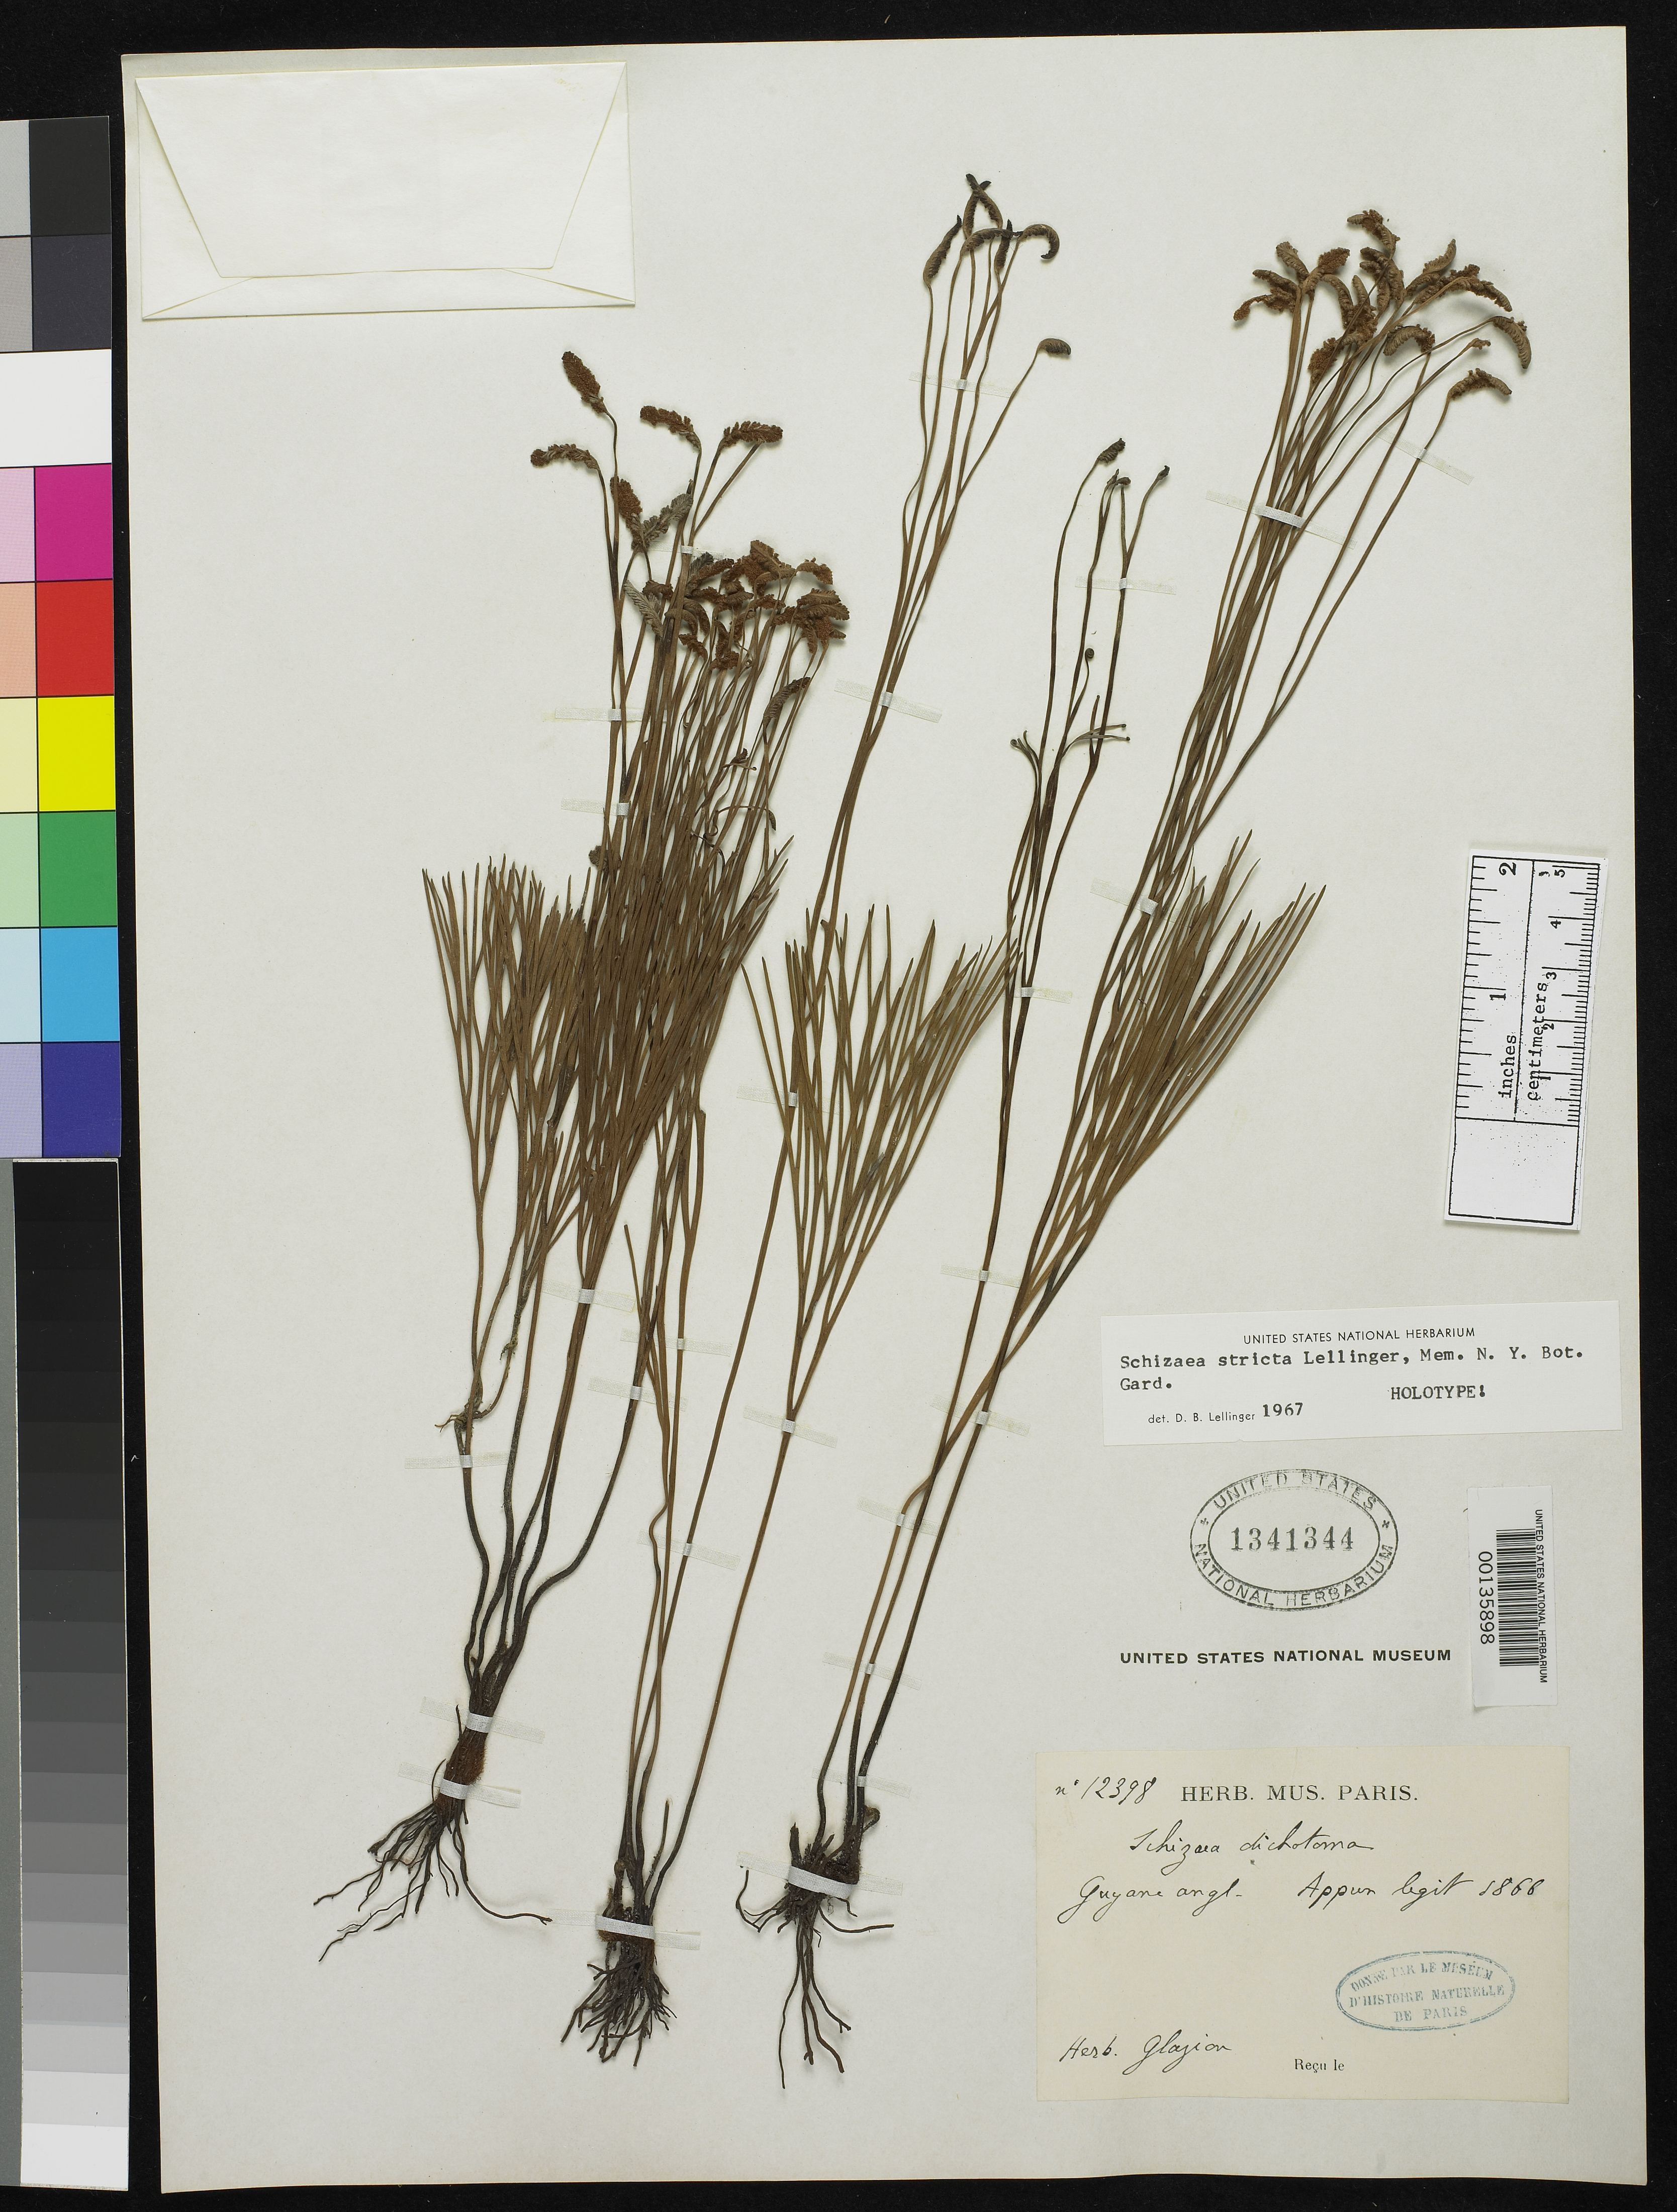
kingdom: Plantae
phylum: Tracheophyta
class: Polypodiopsida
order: Schizaeales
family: Schizaeaceae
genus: Schizaea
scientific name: Schizaea stricta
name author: Lellinger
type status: Holotype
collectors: C. Appun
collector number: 12398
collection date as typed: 1866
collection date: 1866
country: Guyana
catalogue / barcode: US 1341344